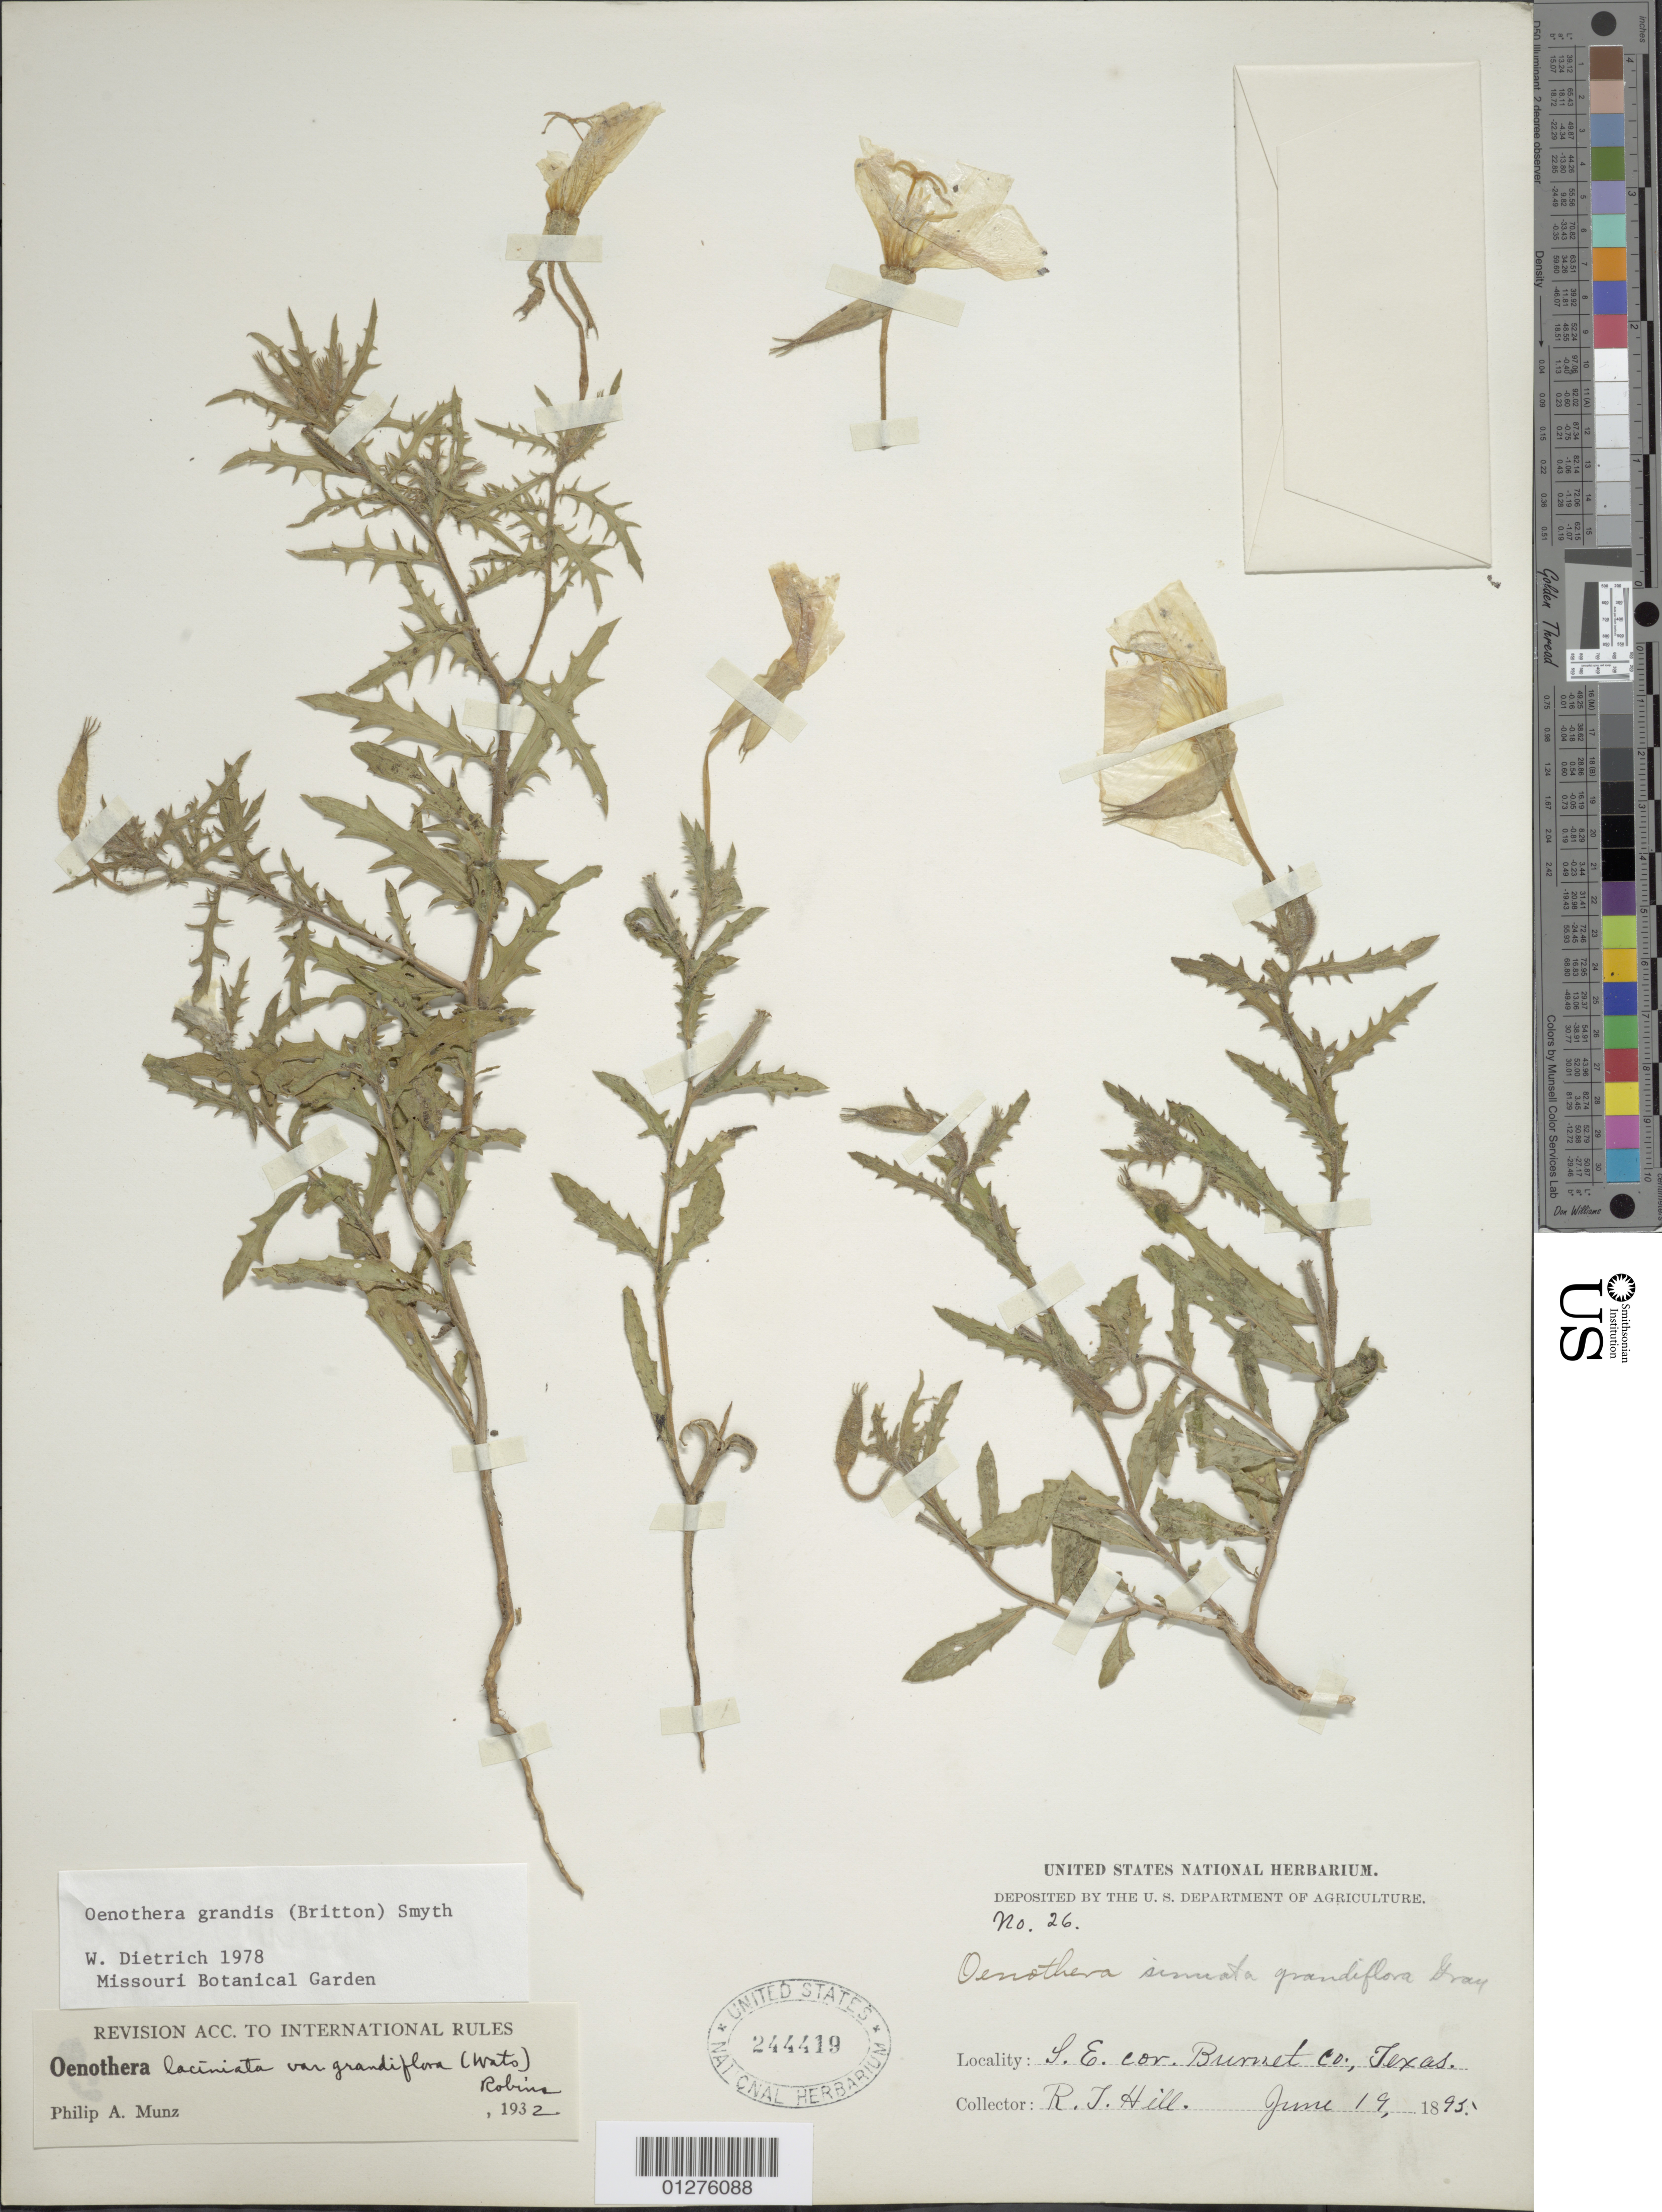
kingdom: Plantae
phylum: Tracheophyta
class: Magnoliopsida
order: Myrtales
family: Onagraceae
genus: Oenothera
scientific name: Oenothera grandis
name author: (Britton) Smyth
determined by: Dietrich, W.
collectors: P. J. R. Hill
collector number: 26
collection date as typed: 19 Jun 1895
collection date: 1895-06-19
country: United States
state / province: Texas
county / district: Burnet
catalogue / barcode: US 244419